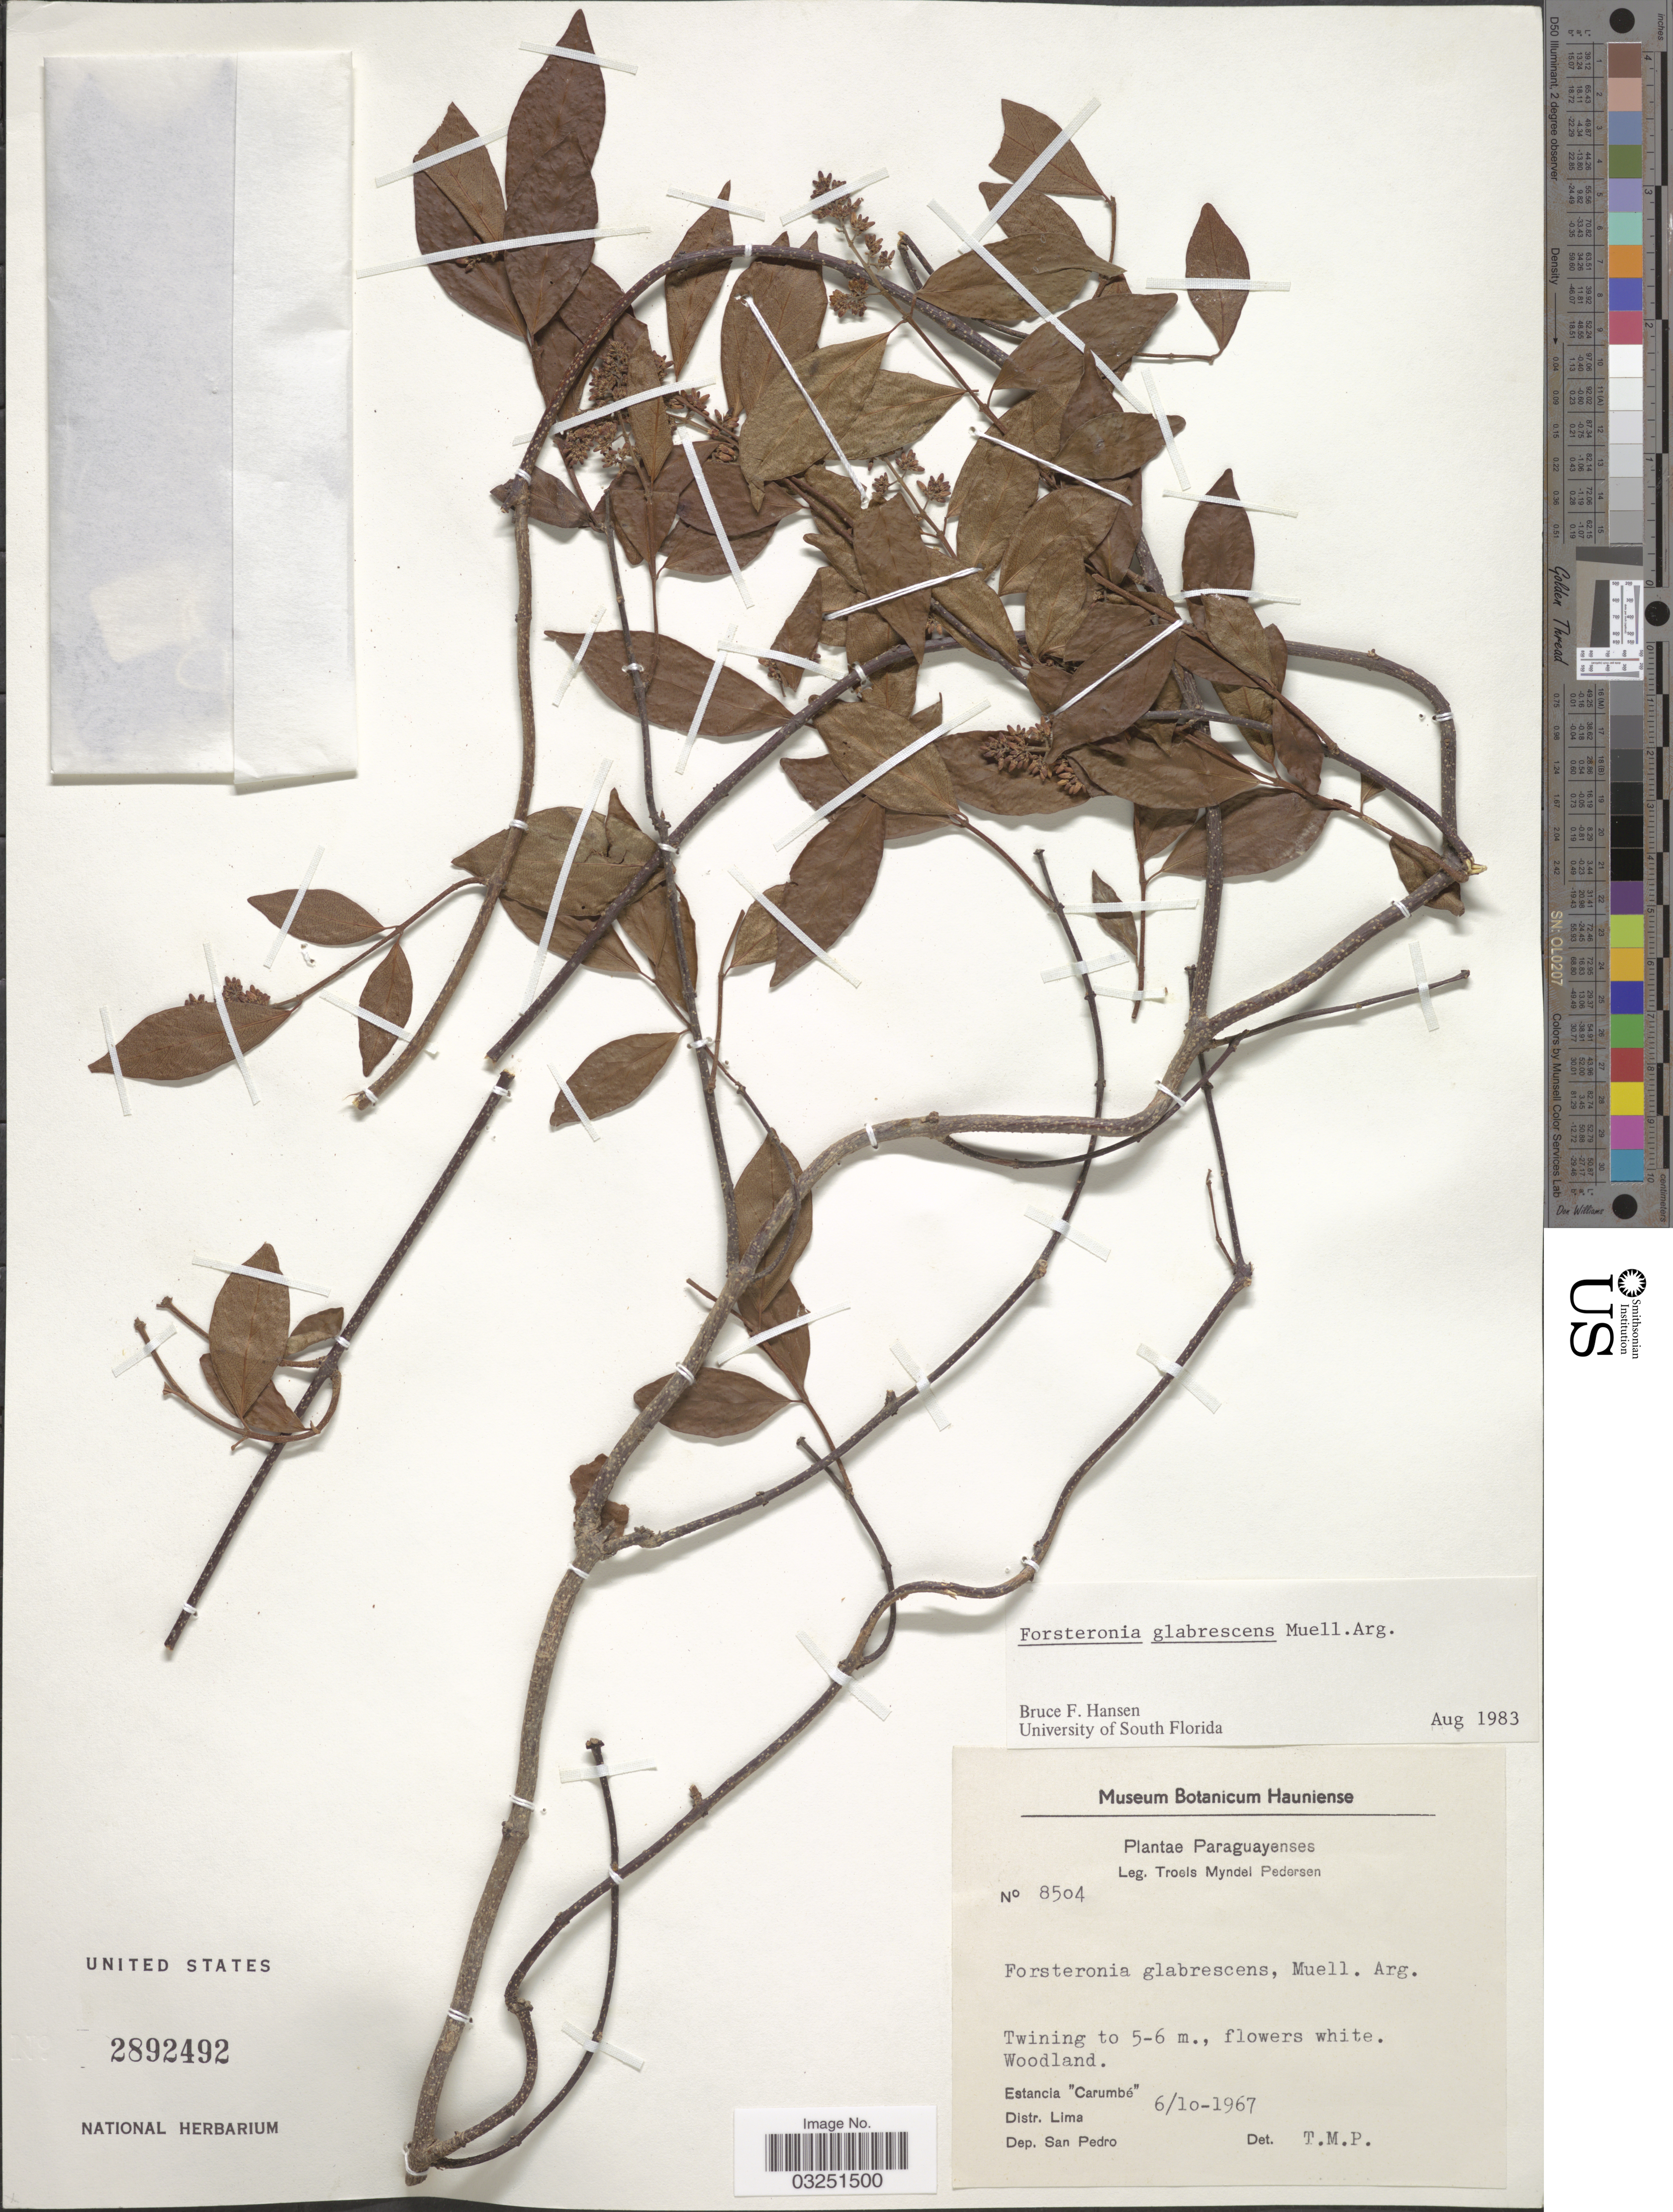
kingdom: Plantae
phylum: Tracheophyta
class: Magnoliopsida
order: Gentianales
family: Apocynaceae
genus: Forsteronia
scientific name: Forsteronia glabrescens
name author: Müll. Arg.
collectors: T. Pederson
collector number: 8504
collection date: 1967-10-06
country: Paraguay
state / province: San Pedro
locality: Estancia "Carumbé". Distr. Lima. Dep. San Pedro.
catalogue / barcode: US 2892492